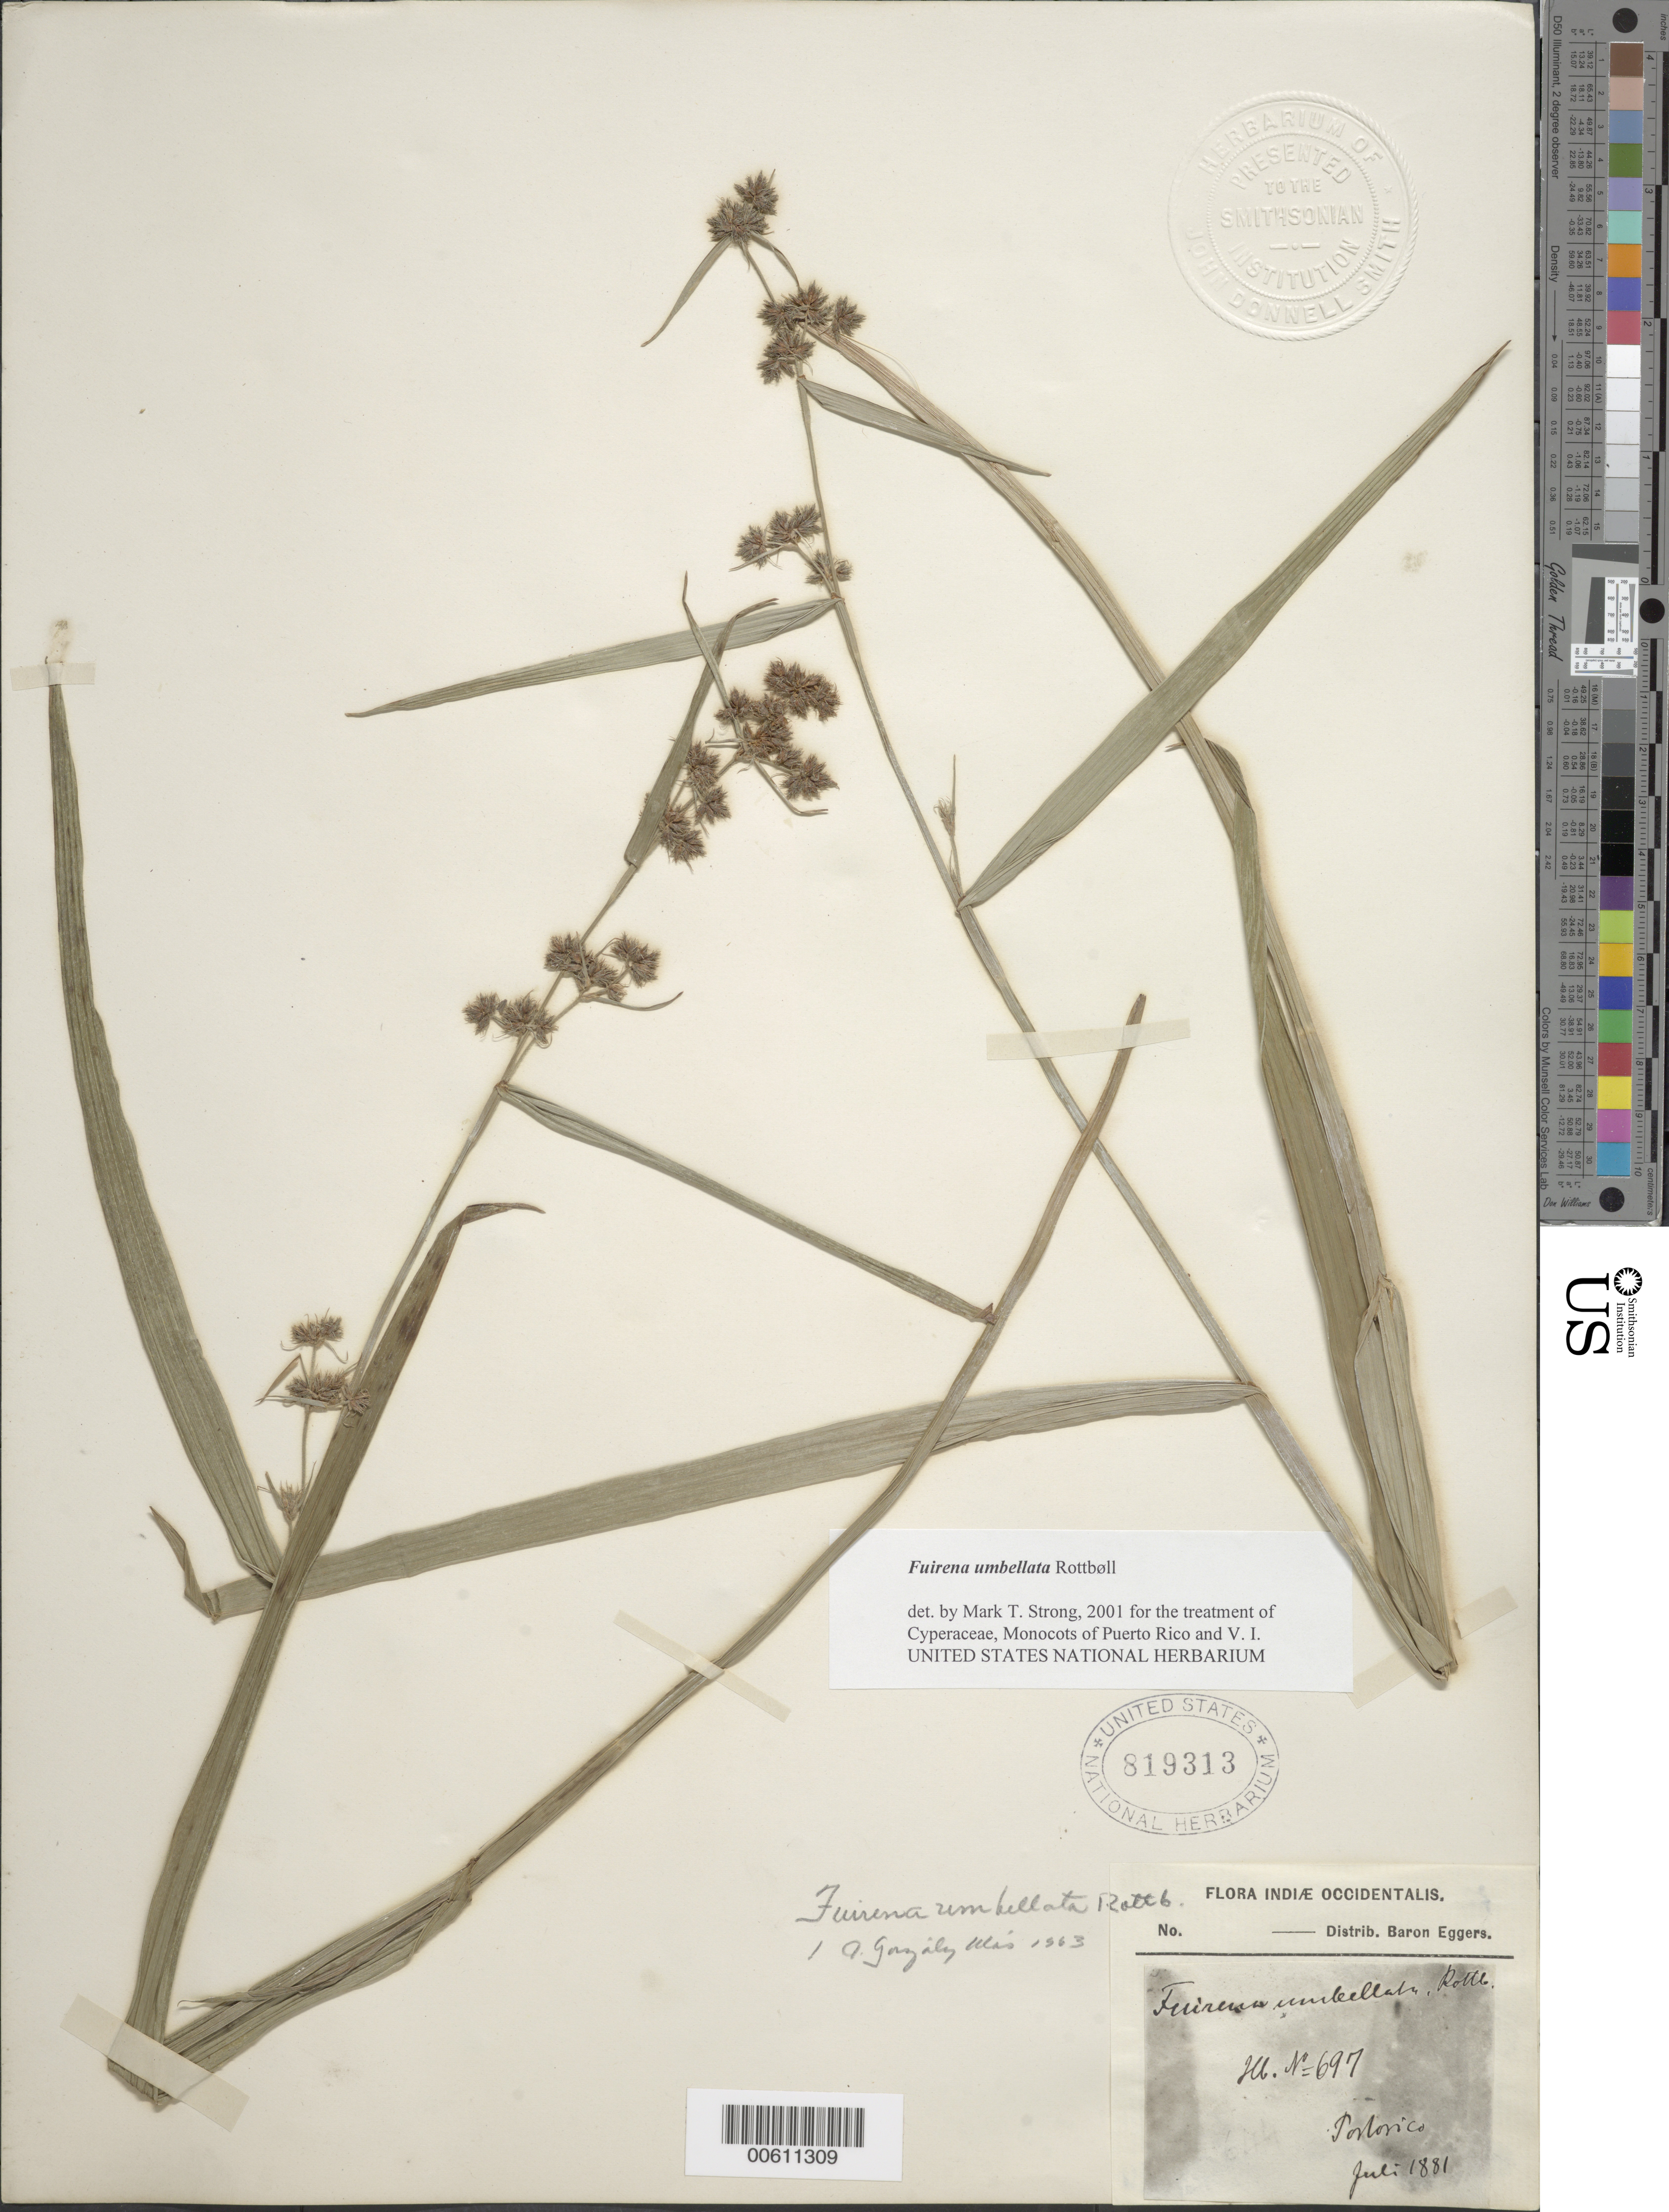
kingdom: Plantae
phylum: Tracheophyta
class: Liliopsida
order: Poales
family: Cyperaceae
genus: Fuirena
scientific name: Fuirena umbellata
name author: Rottb.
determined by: Strong, M. T., (US), Smithsonian Institution - National Museum of Natural History (UNITED STATES)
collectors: H. F. A. von Eggers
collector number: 697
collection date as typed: Jul 1881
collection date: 1881-07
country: Puerto Rico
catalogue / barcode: US 819313